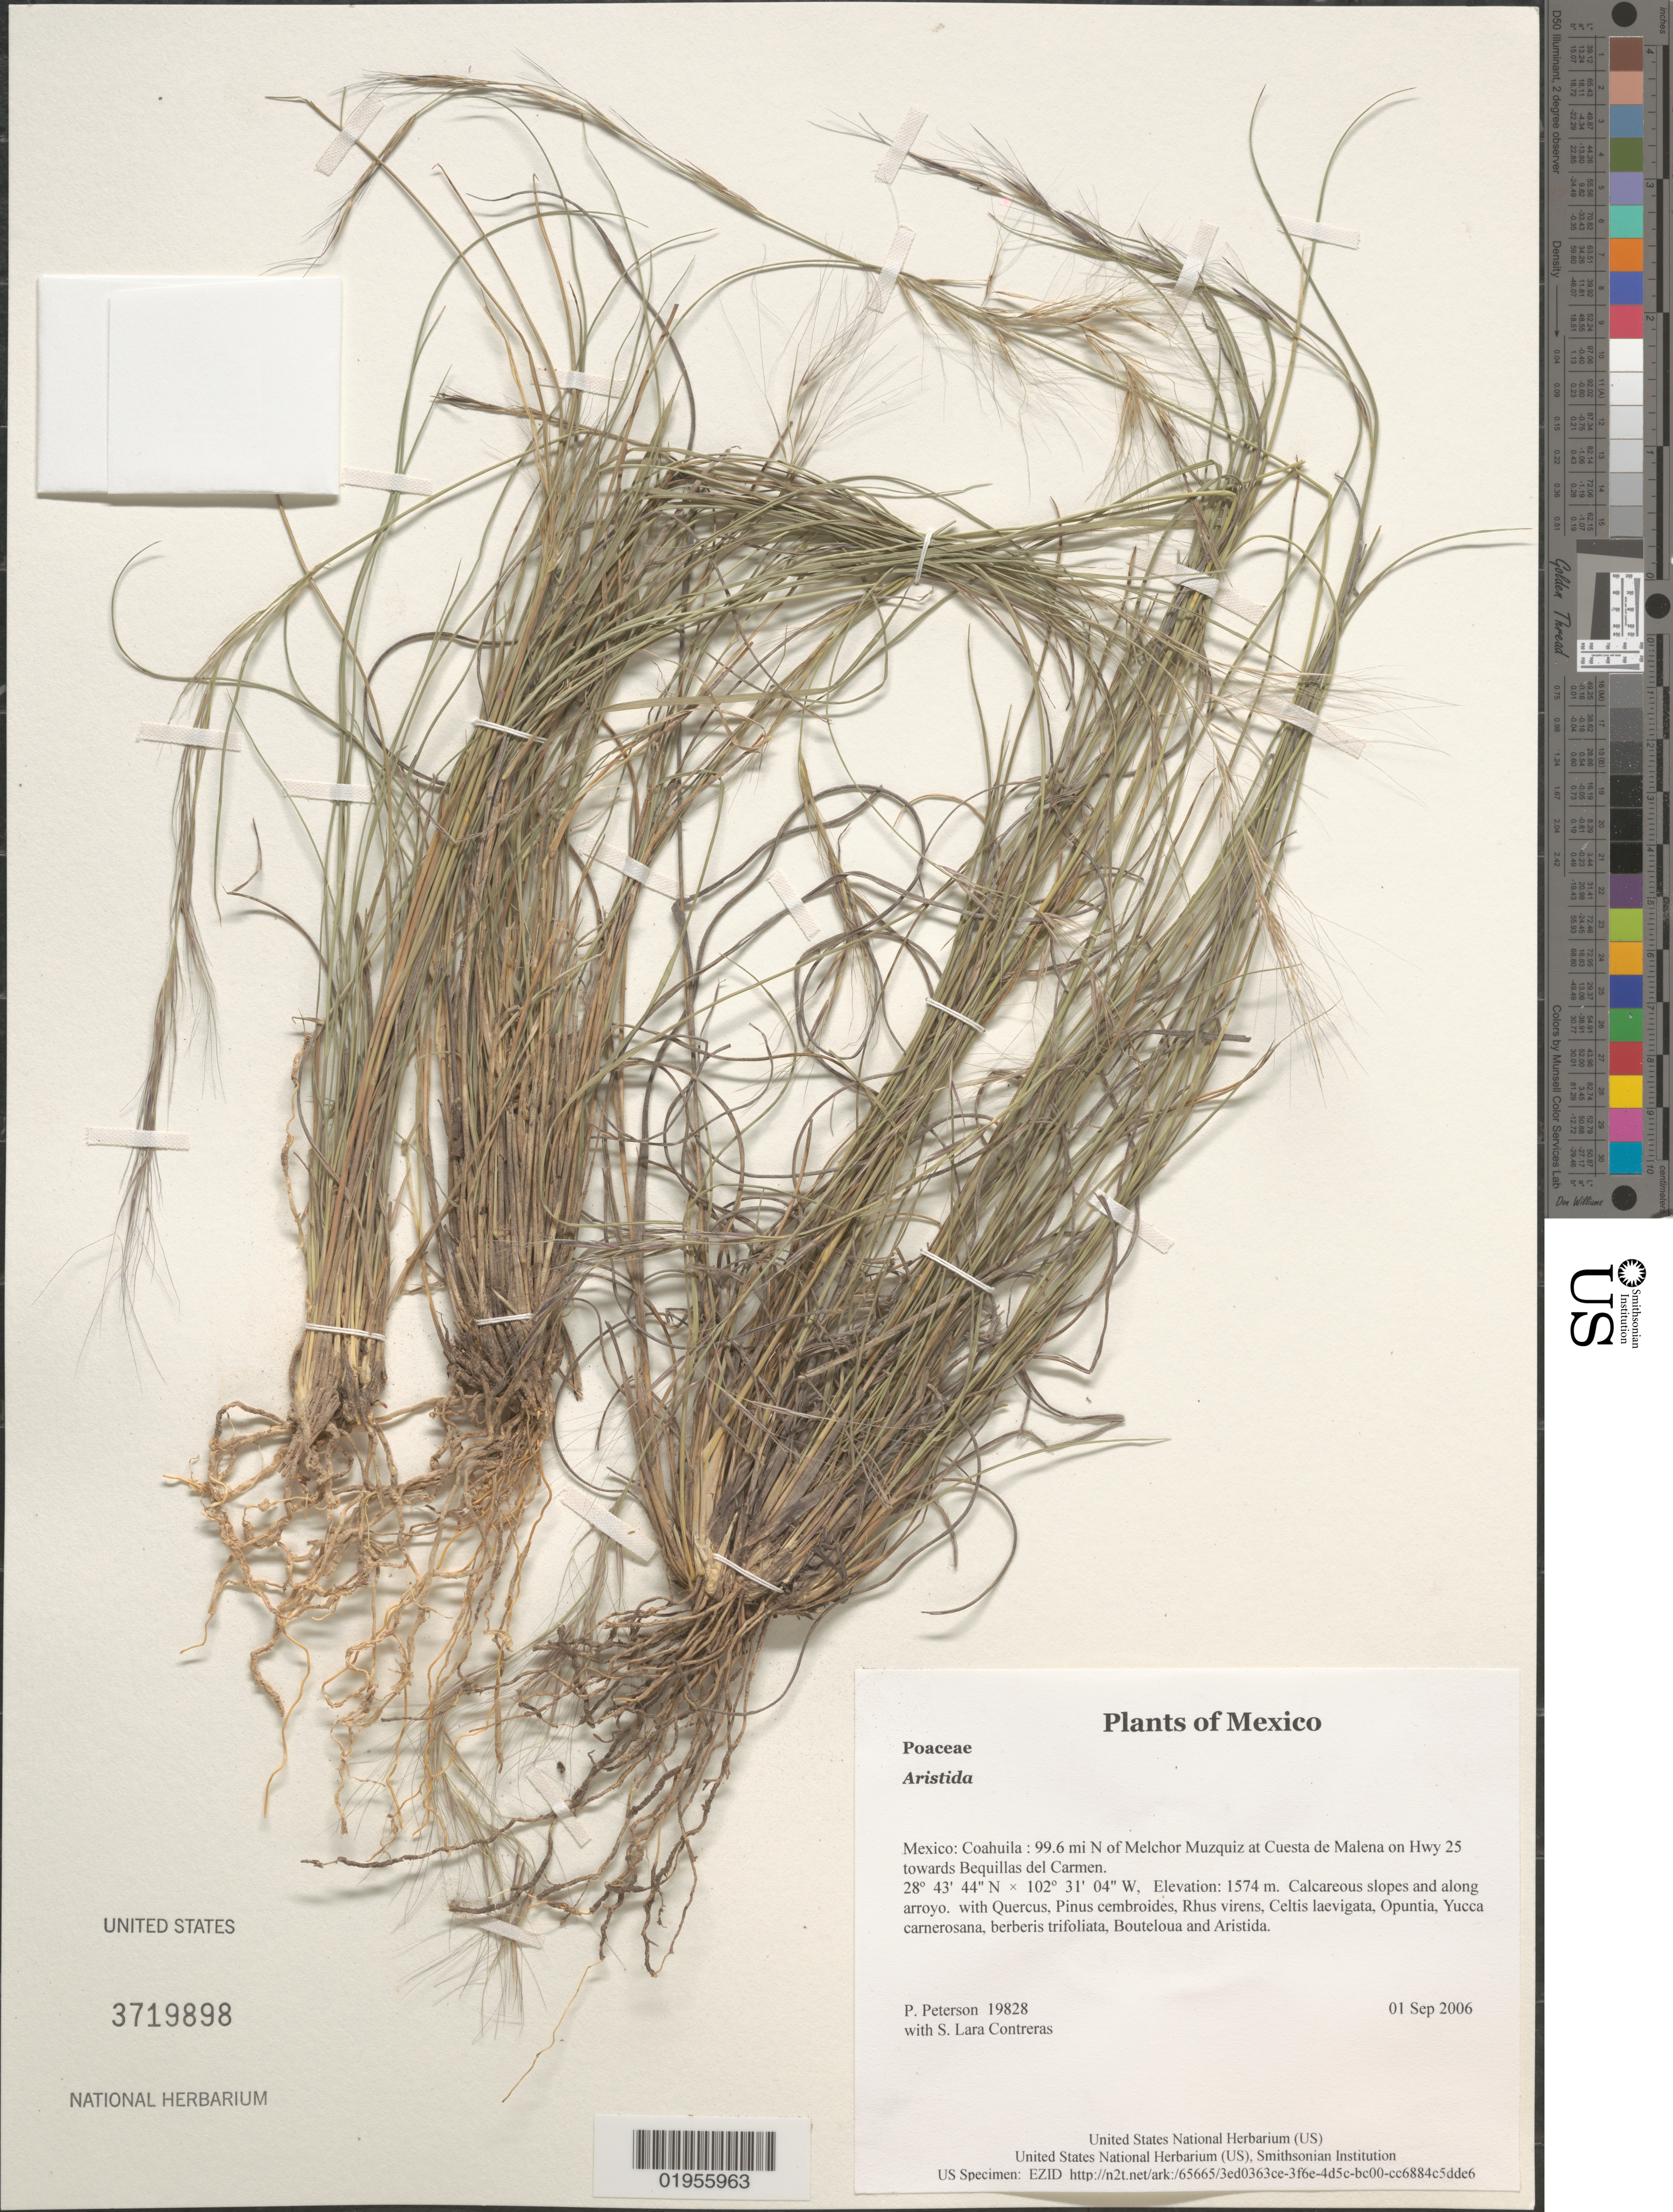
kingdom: Plantae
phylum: Tracheophyta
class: Liliopsida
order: Poales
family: Poaceae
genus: Aristida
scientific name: Aristida sp.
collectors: P. M. Peterson & S. Lara Contreras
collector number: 19828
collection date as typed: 01 Sep 2006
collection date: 2006-09-01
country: Mexico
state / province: Coahuila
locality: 99.6 mi N of Melchor Muzquiz at Cuesta de Malena on Hwy 25 towards Bequillas del Carmen.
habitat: Calcareous slopes and along arroyo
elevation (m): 1574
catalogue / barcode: US 3719898